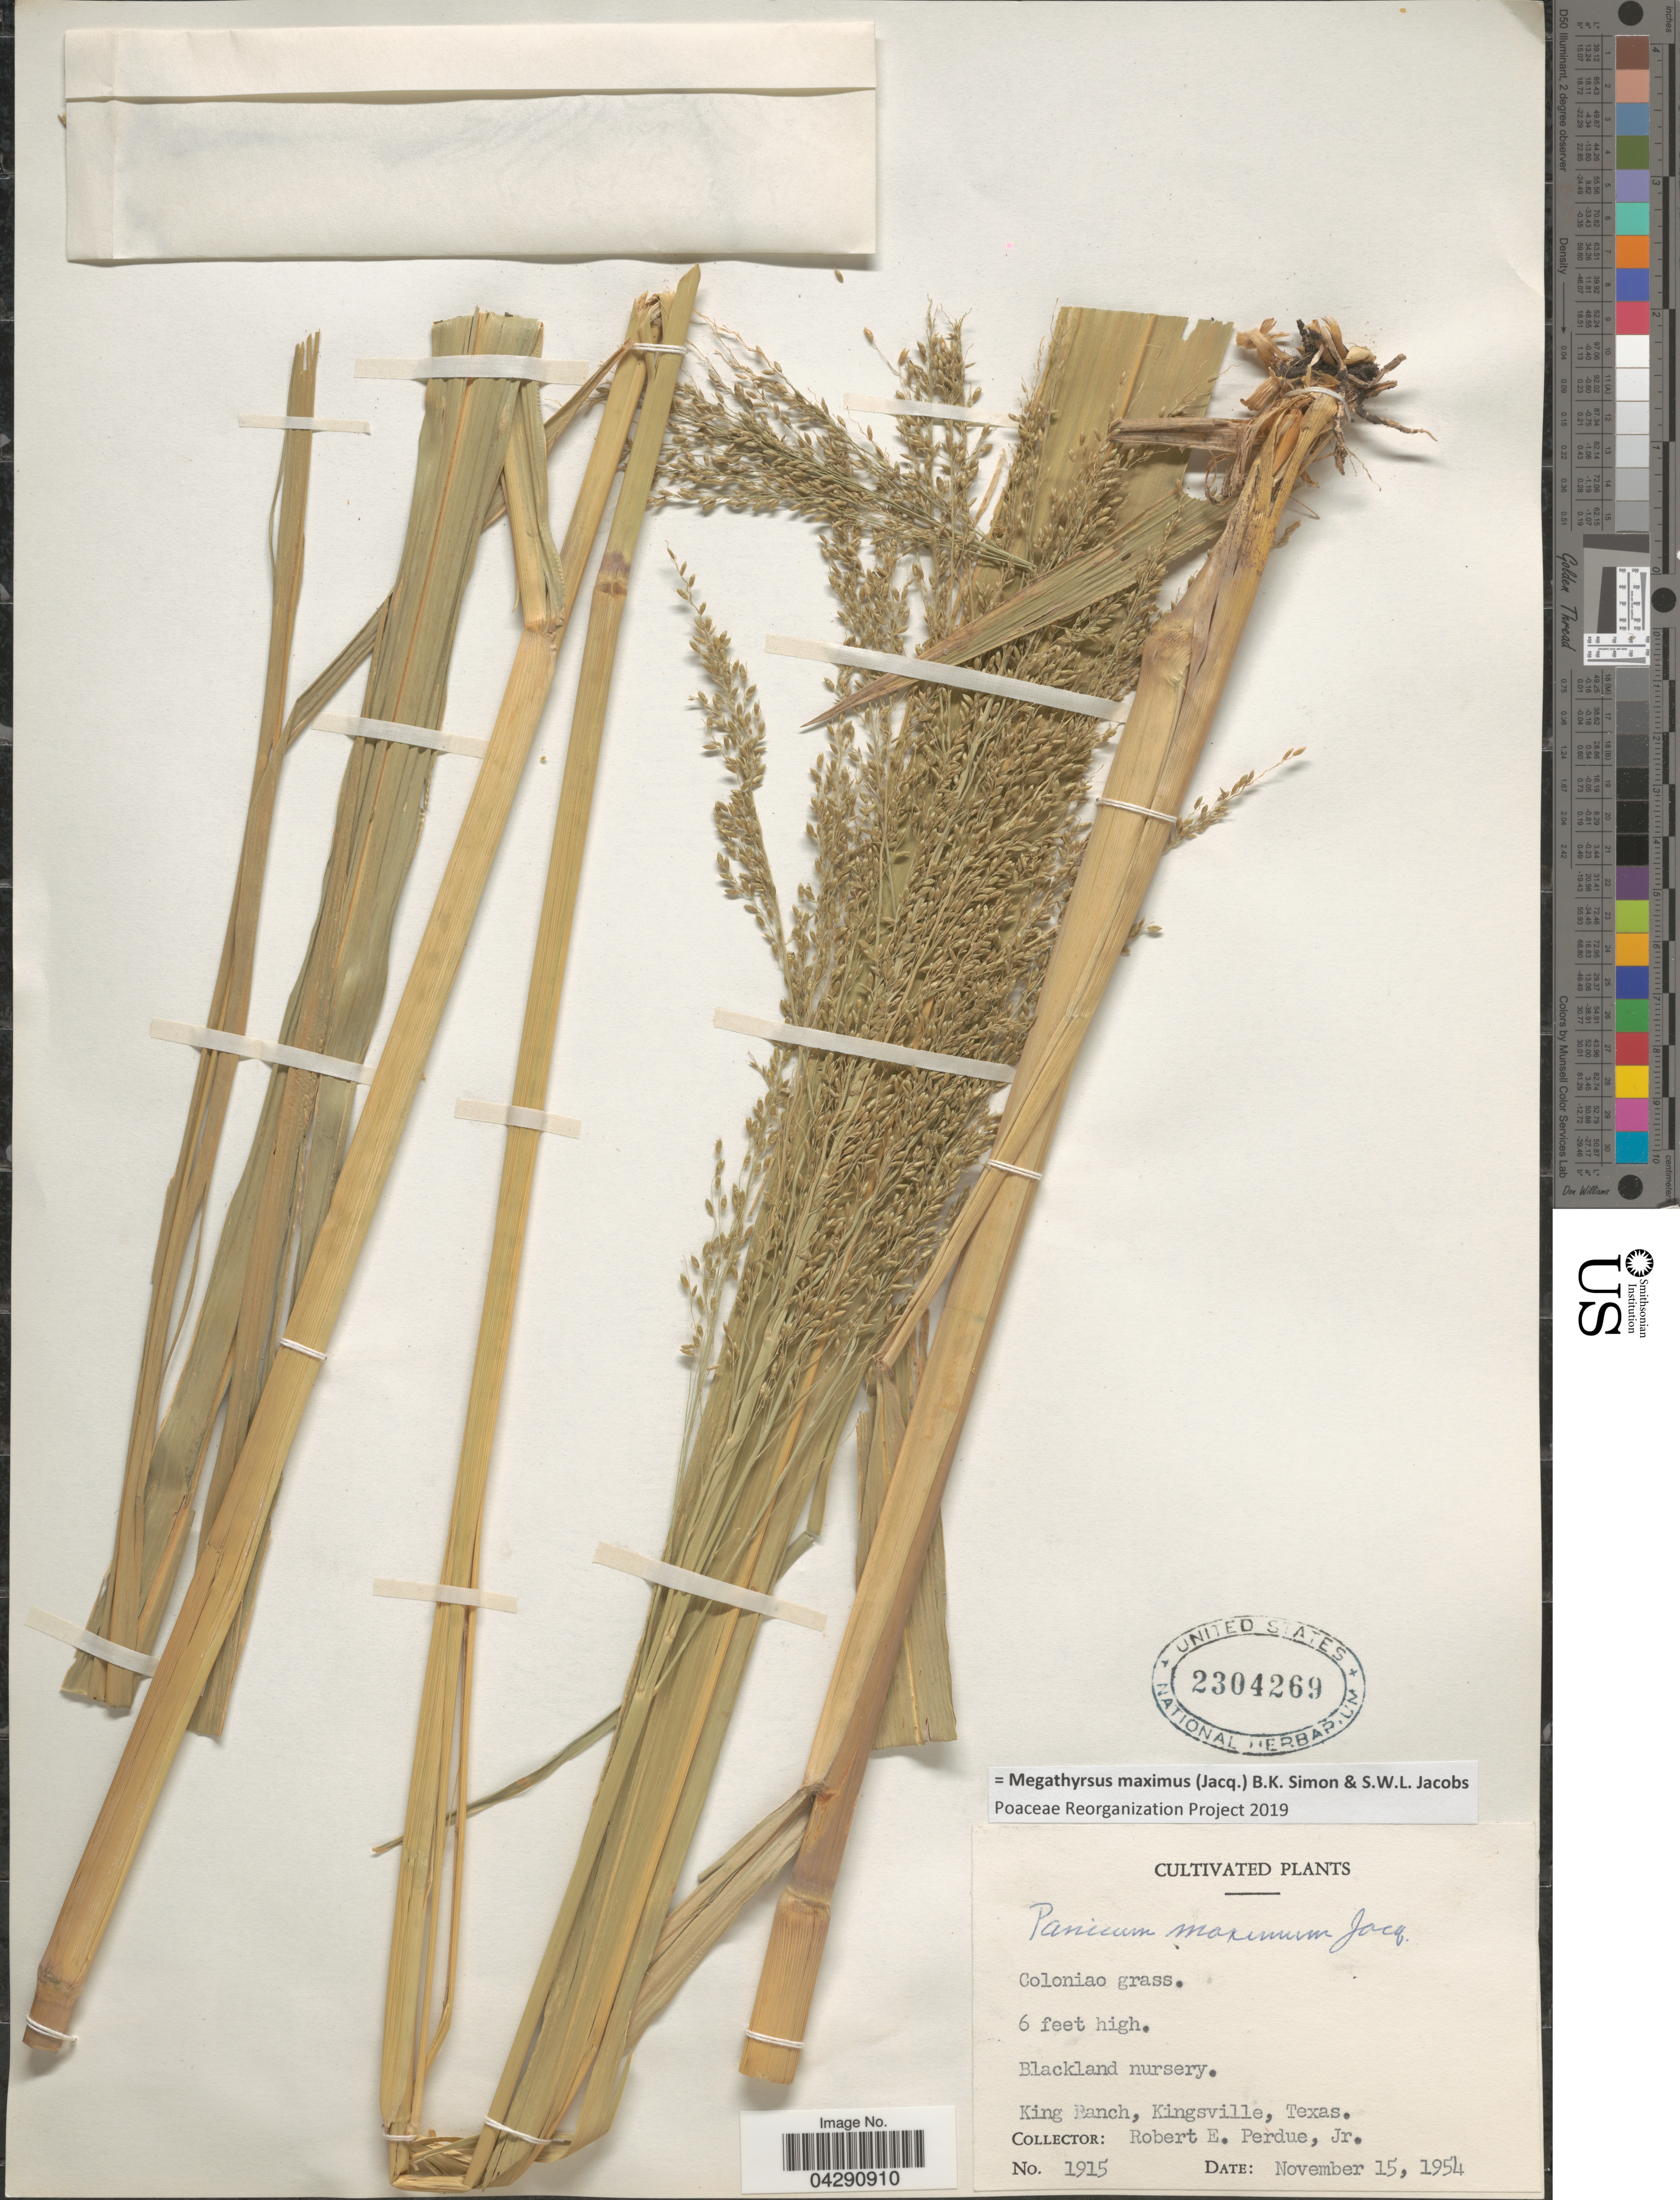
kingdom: Plantae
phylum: Tracheophyta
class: Liliopsida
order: Poales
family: Poaceae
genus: Megathyrsus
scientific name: Megathyrsus maximus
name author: (Jacq.) B.K. Simon & S.W.L. Jacobs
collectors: R. E. Perdue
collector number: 1915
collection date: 1954-11-15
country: United States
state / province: Texas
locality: Blackland nursery. King Ranch, Kingsville.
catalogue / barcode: US 2304269